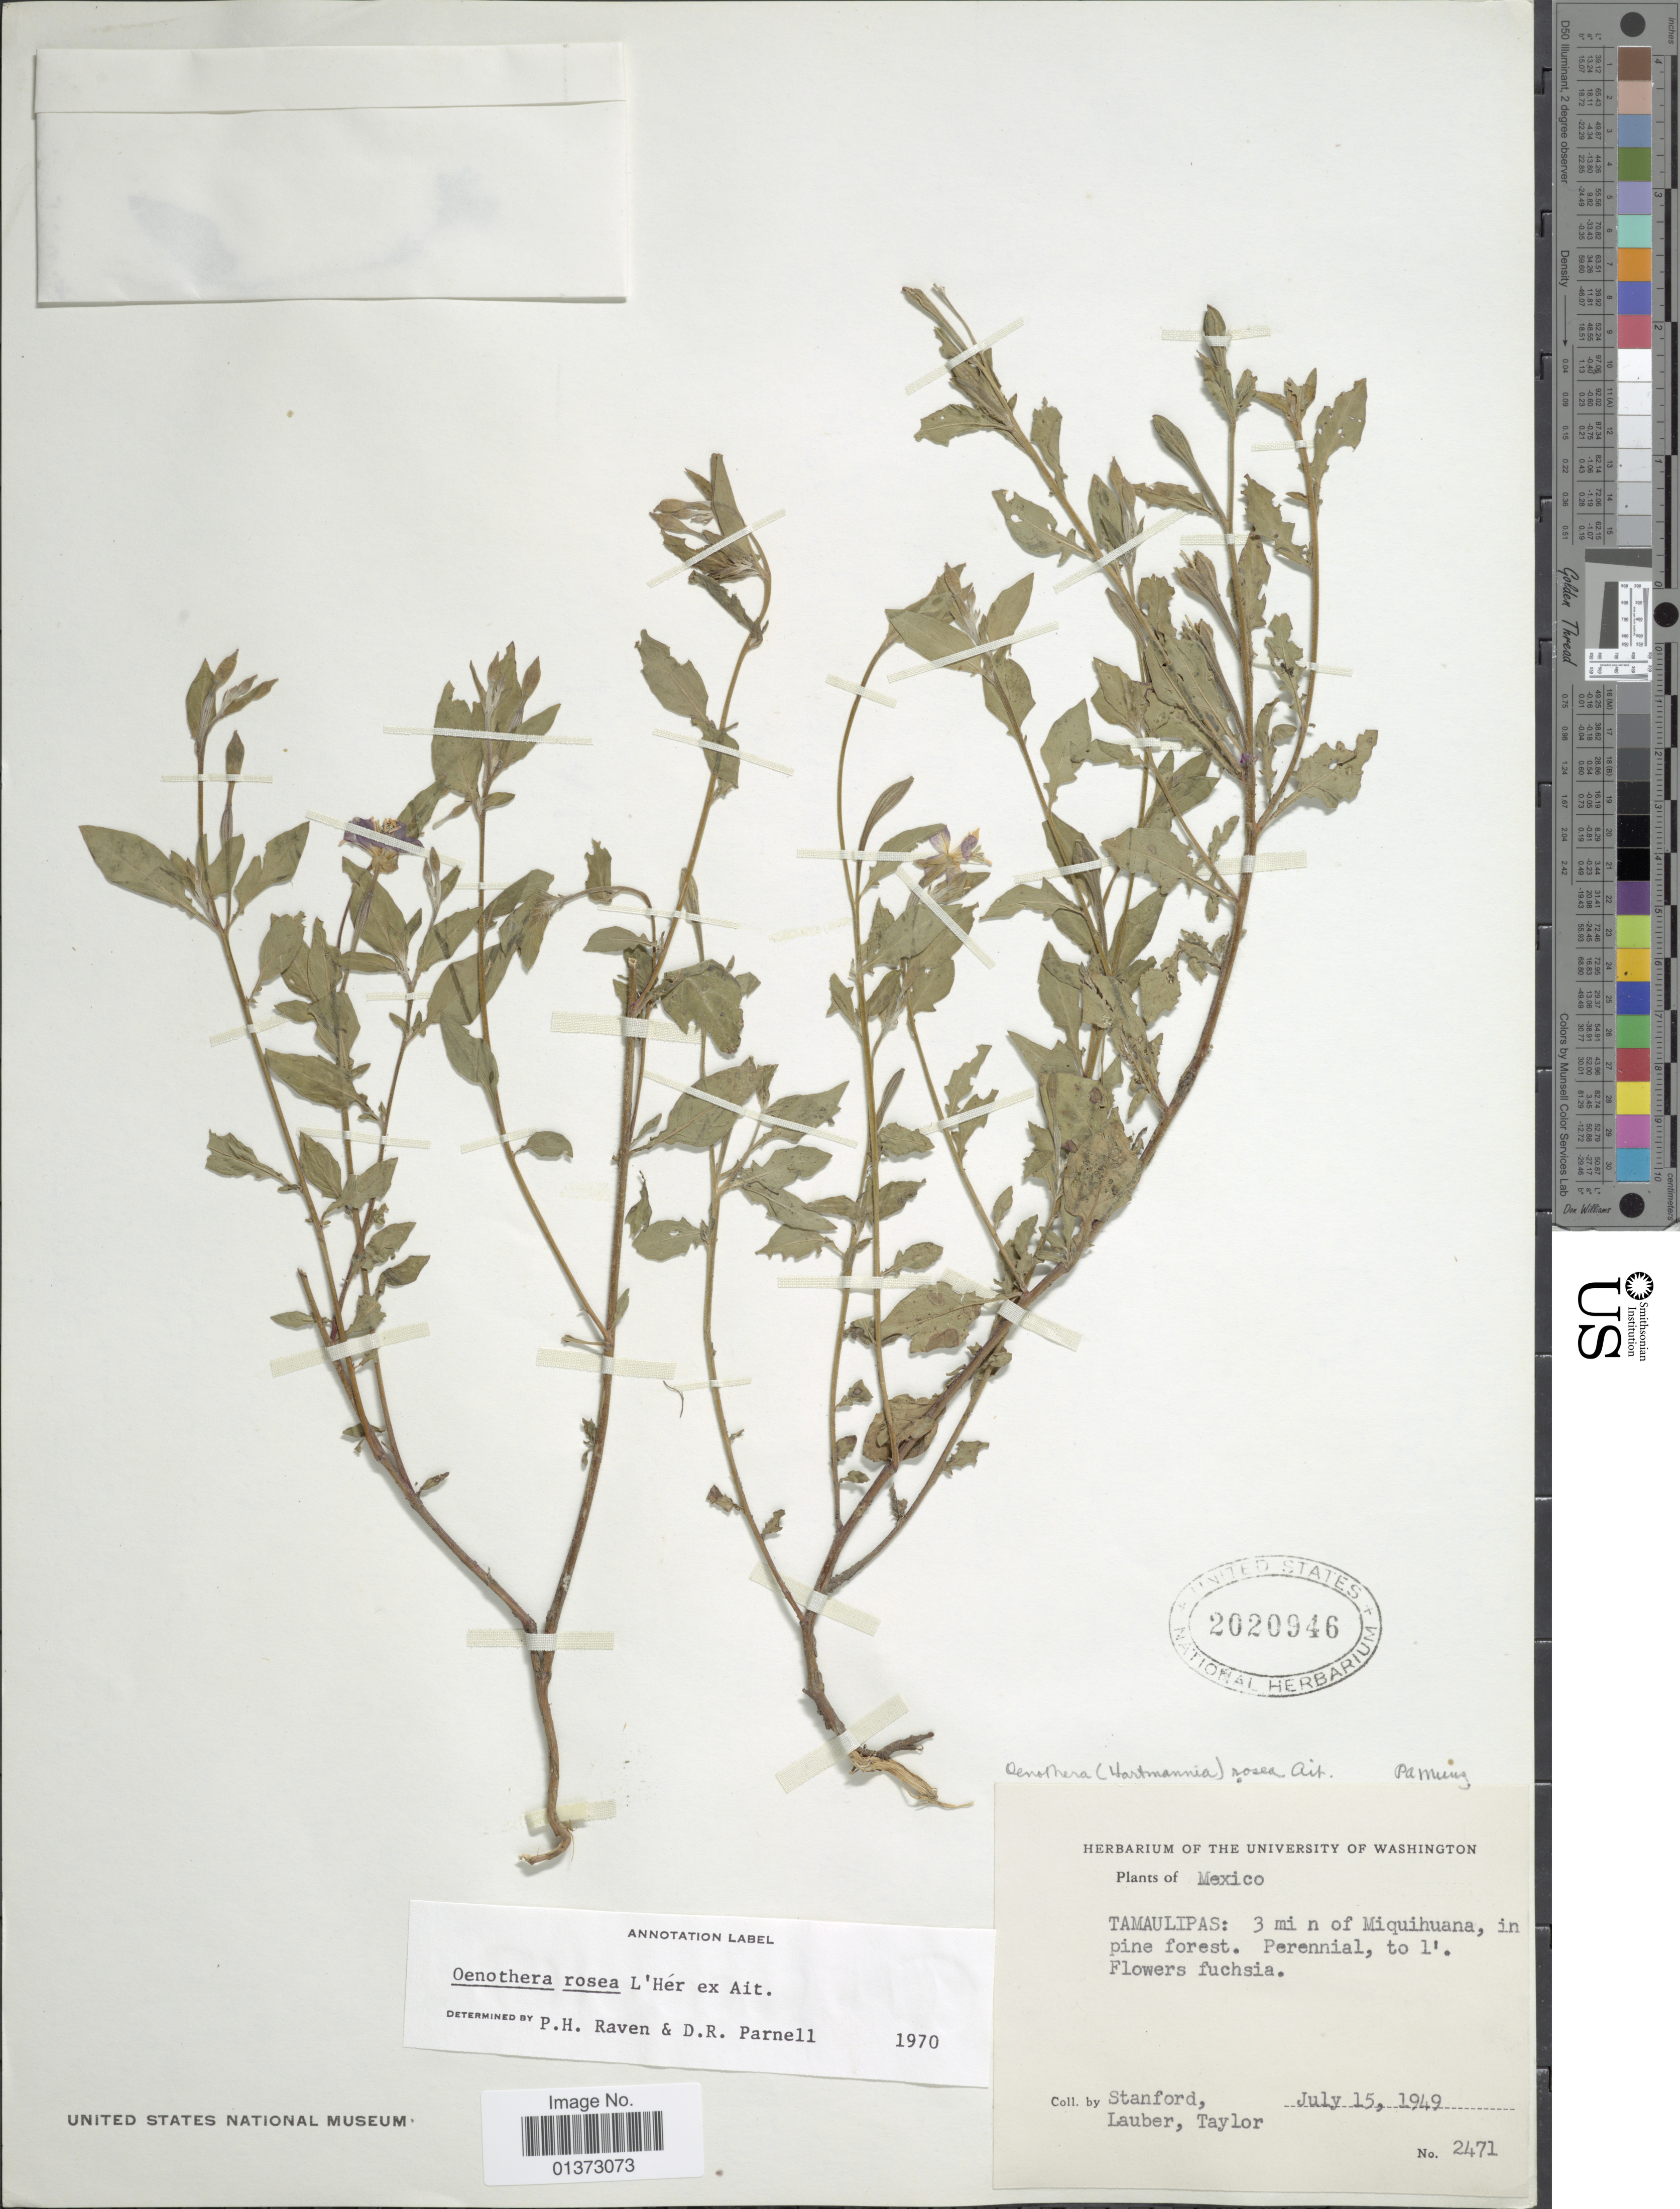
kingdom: Plantae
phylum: Tracheophyta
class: Magnoliopsida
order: Myrtales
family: Onagraceae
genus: Oenothera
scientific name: Oenothera rosea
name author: L'Hér. ex Aiton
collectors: -. Stanford, -. Lauber & -- Taylor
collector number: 2471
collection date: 1949-07-15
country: Mexico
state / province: Tamaulipas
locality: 3 mi N of Miquihuana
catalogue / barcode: US 2020946